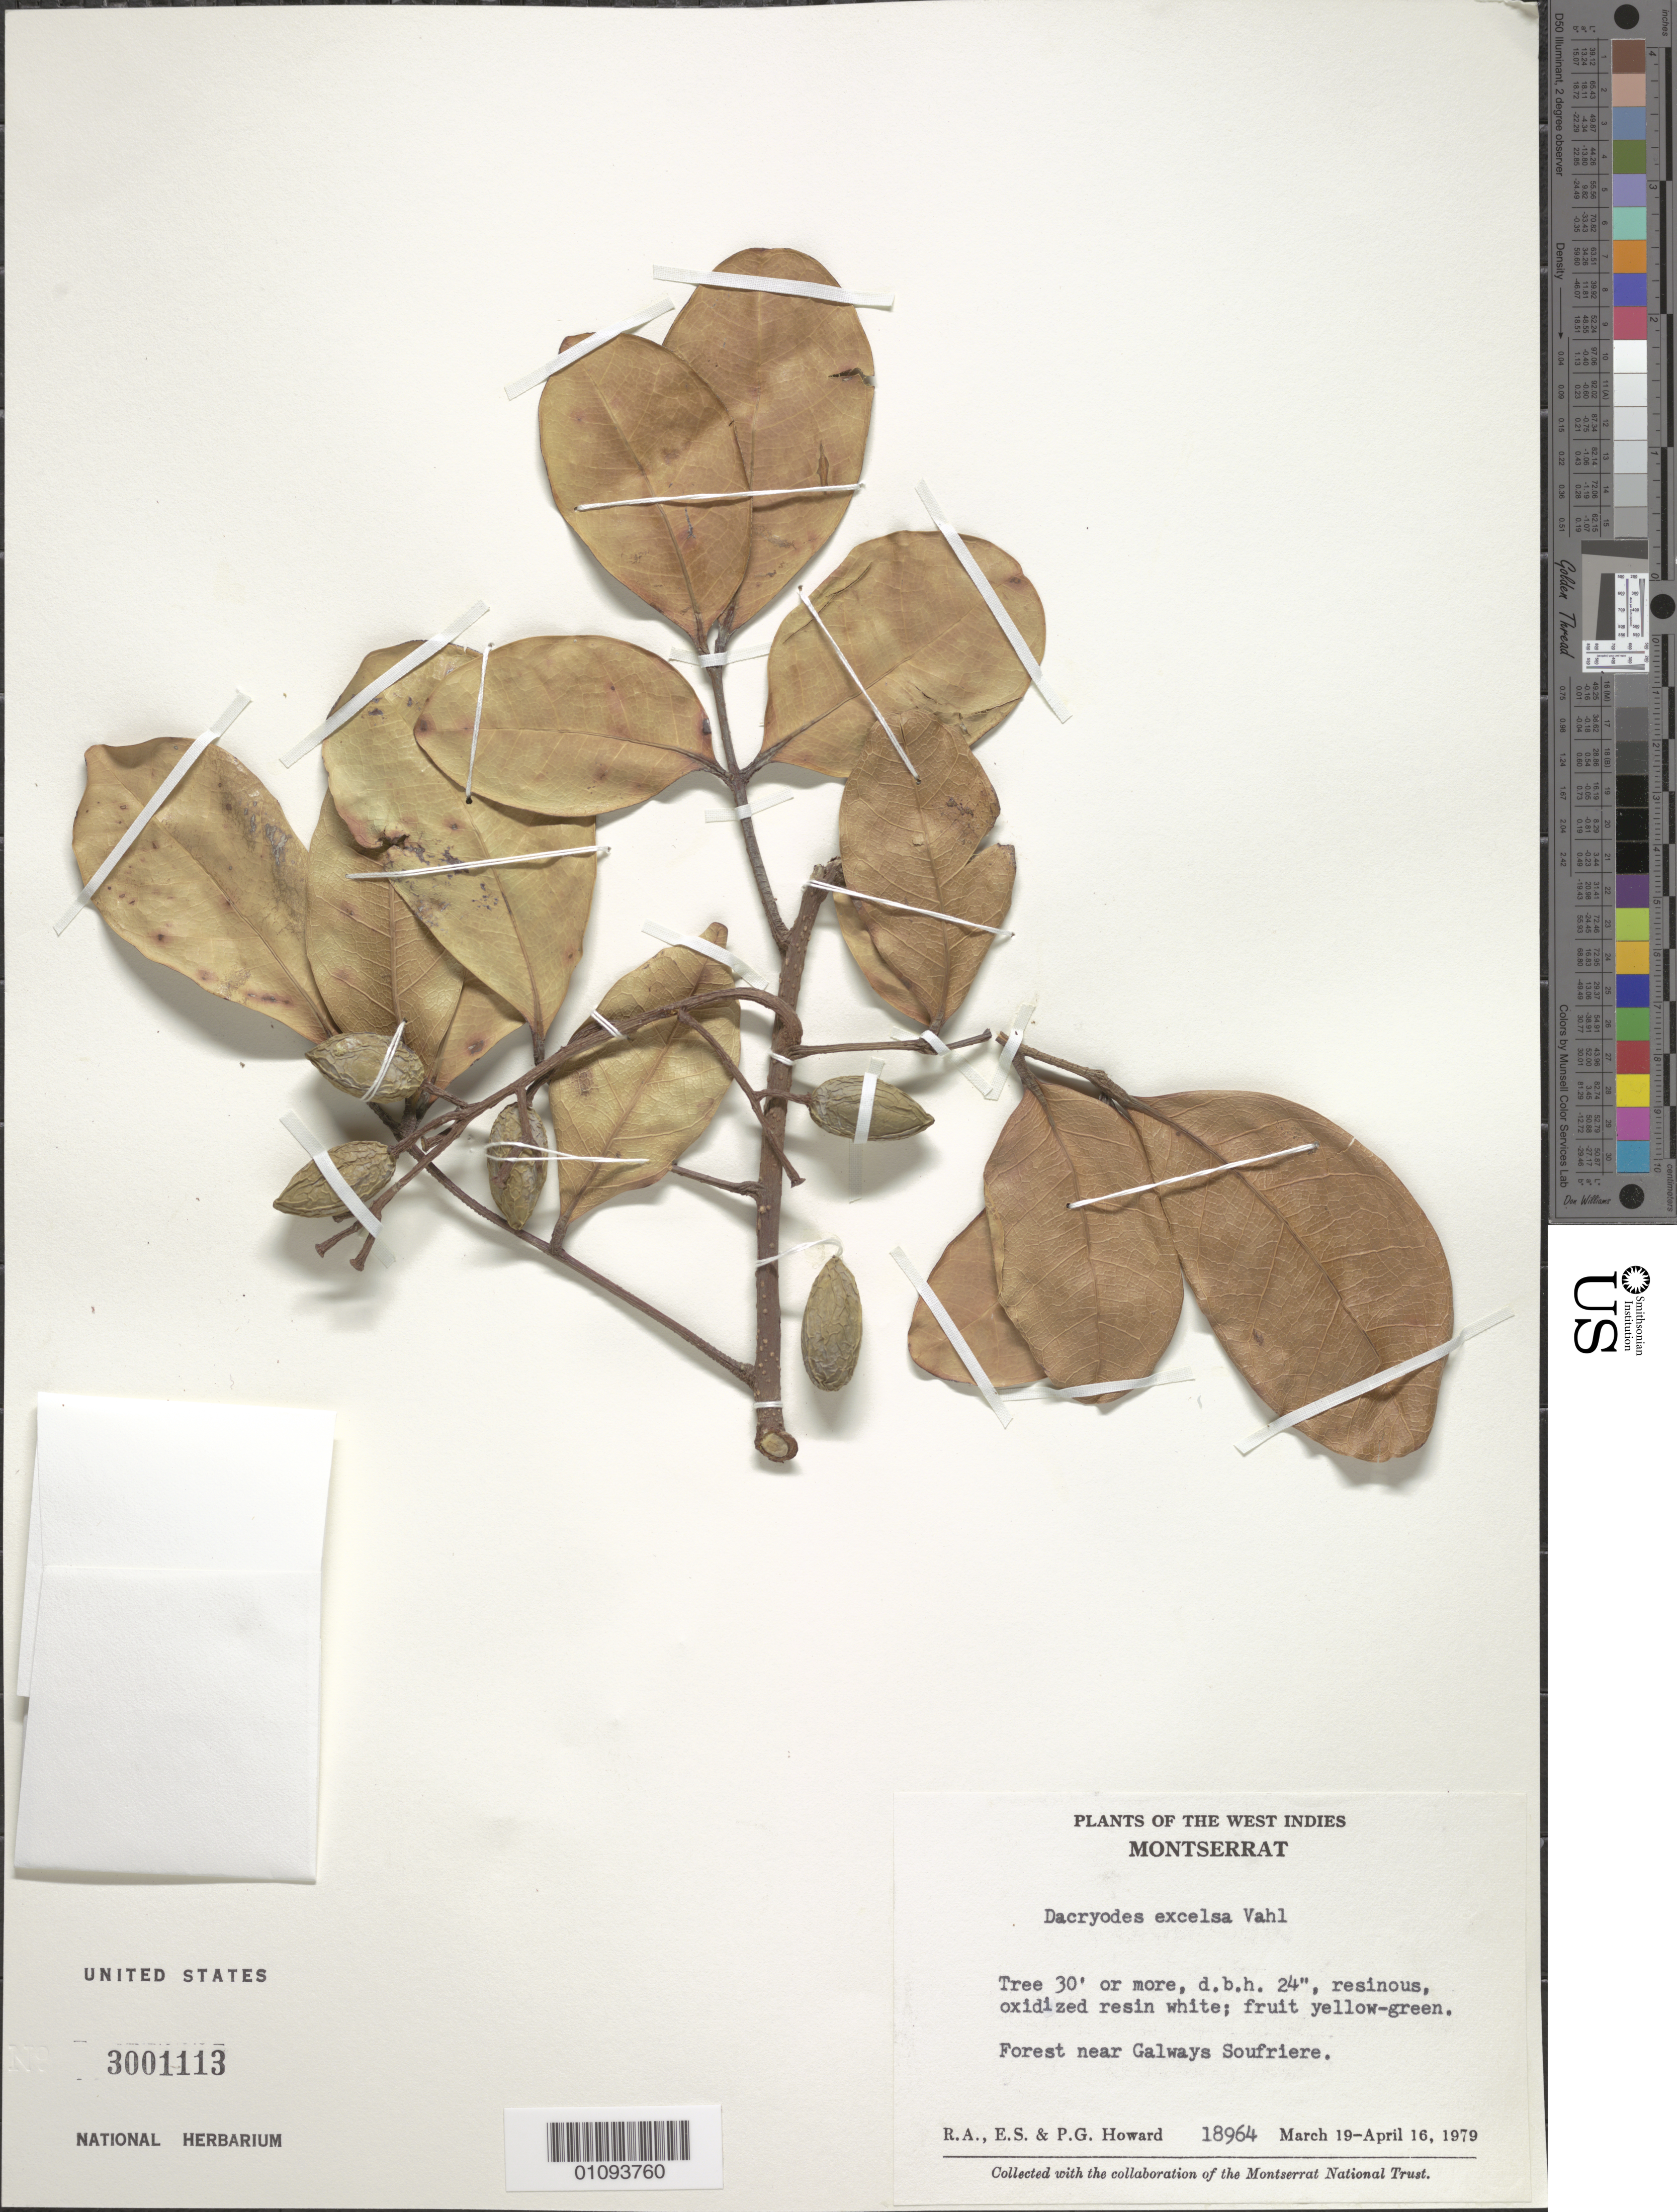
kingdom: Plantae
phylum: Tracheophyta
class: Magnoliopsida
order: Sapindales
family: Burseraceae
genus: Dacryodes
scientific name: Dacryodes excelsa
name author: Vahl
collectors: R. A. Howard, E. S. Howard & P. Howard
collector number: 18964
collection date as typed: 19 Mar 1979 to 16 Apr 1979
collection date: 1979-03-19/1979-04-16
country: Montserrat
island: Montserrat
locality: Forest near Galways Soufriere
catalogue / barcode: US 3001113